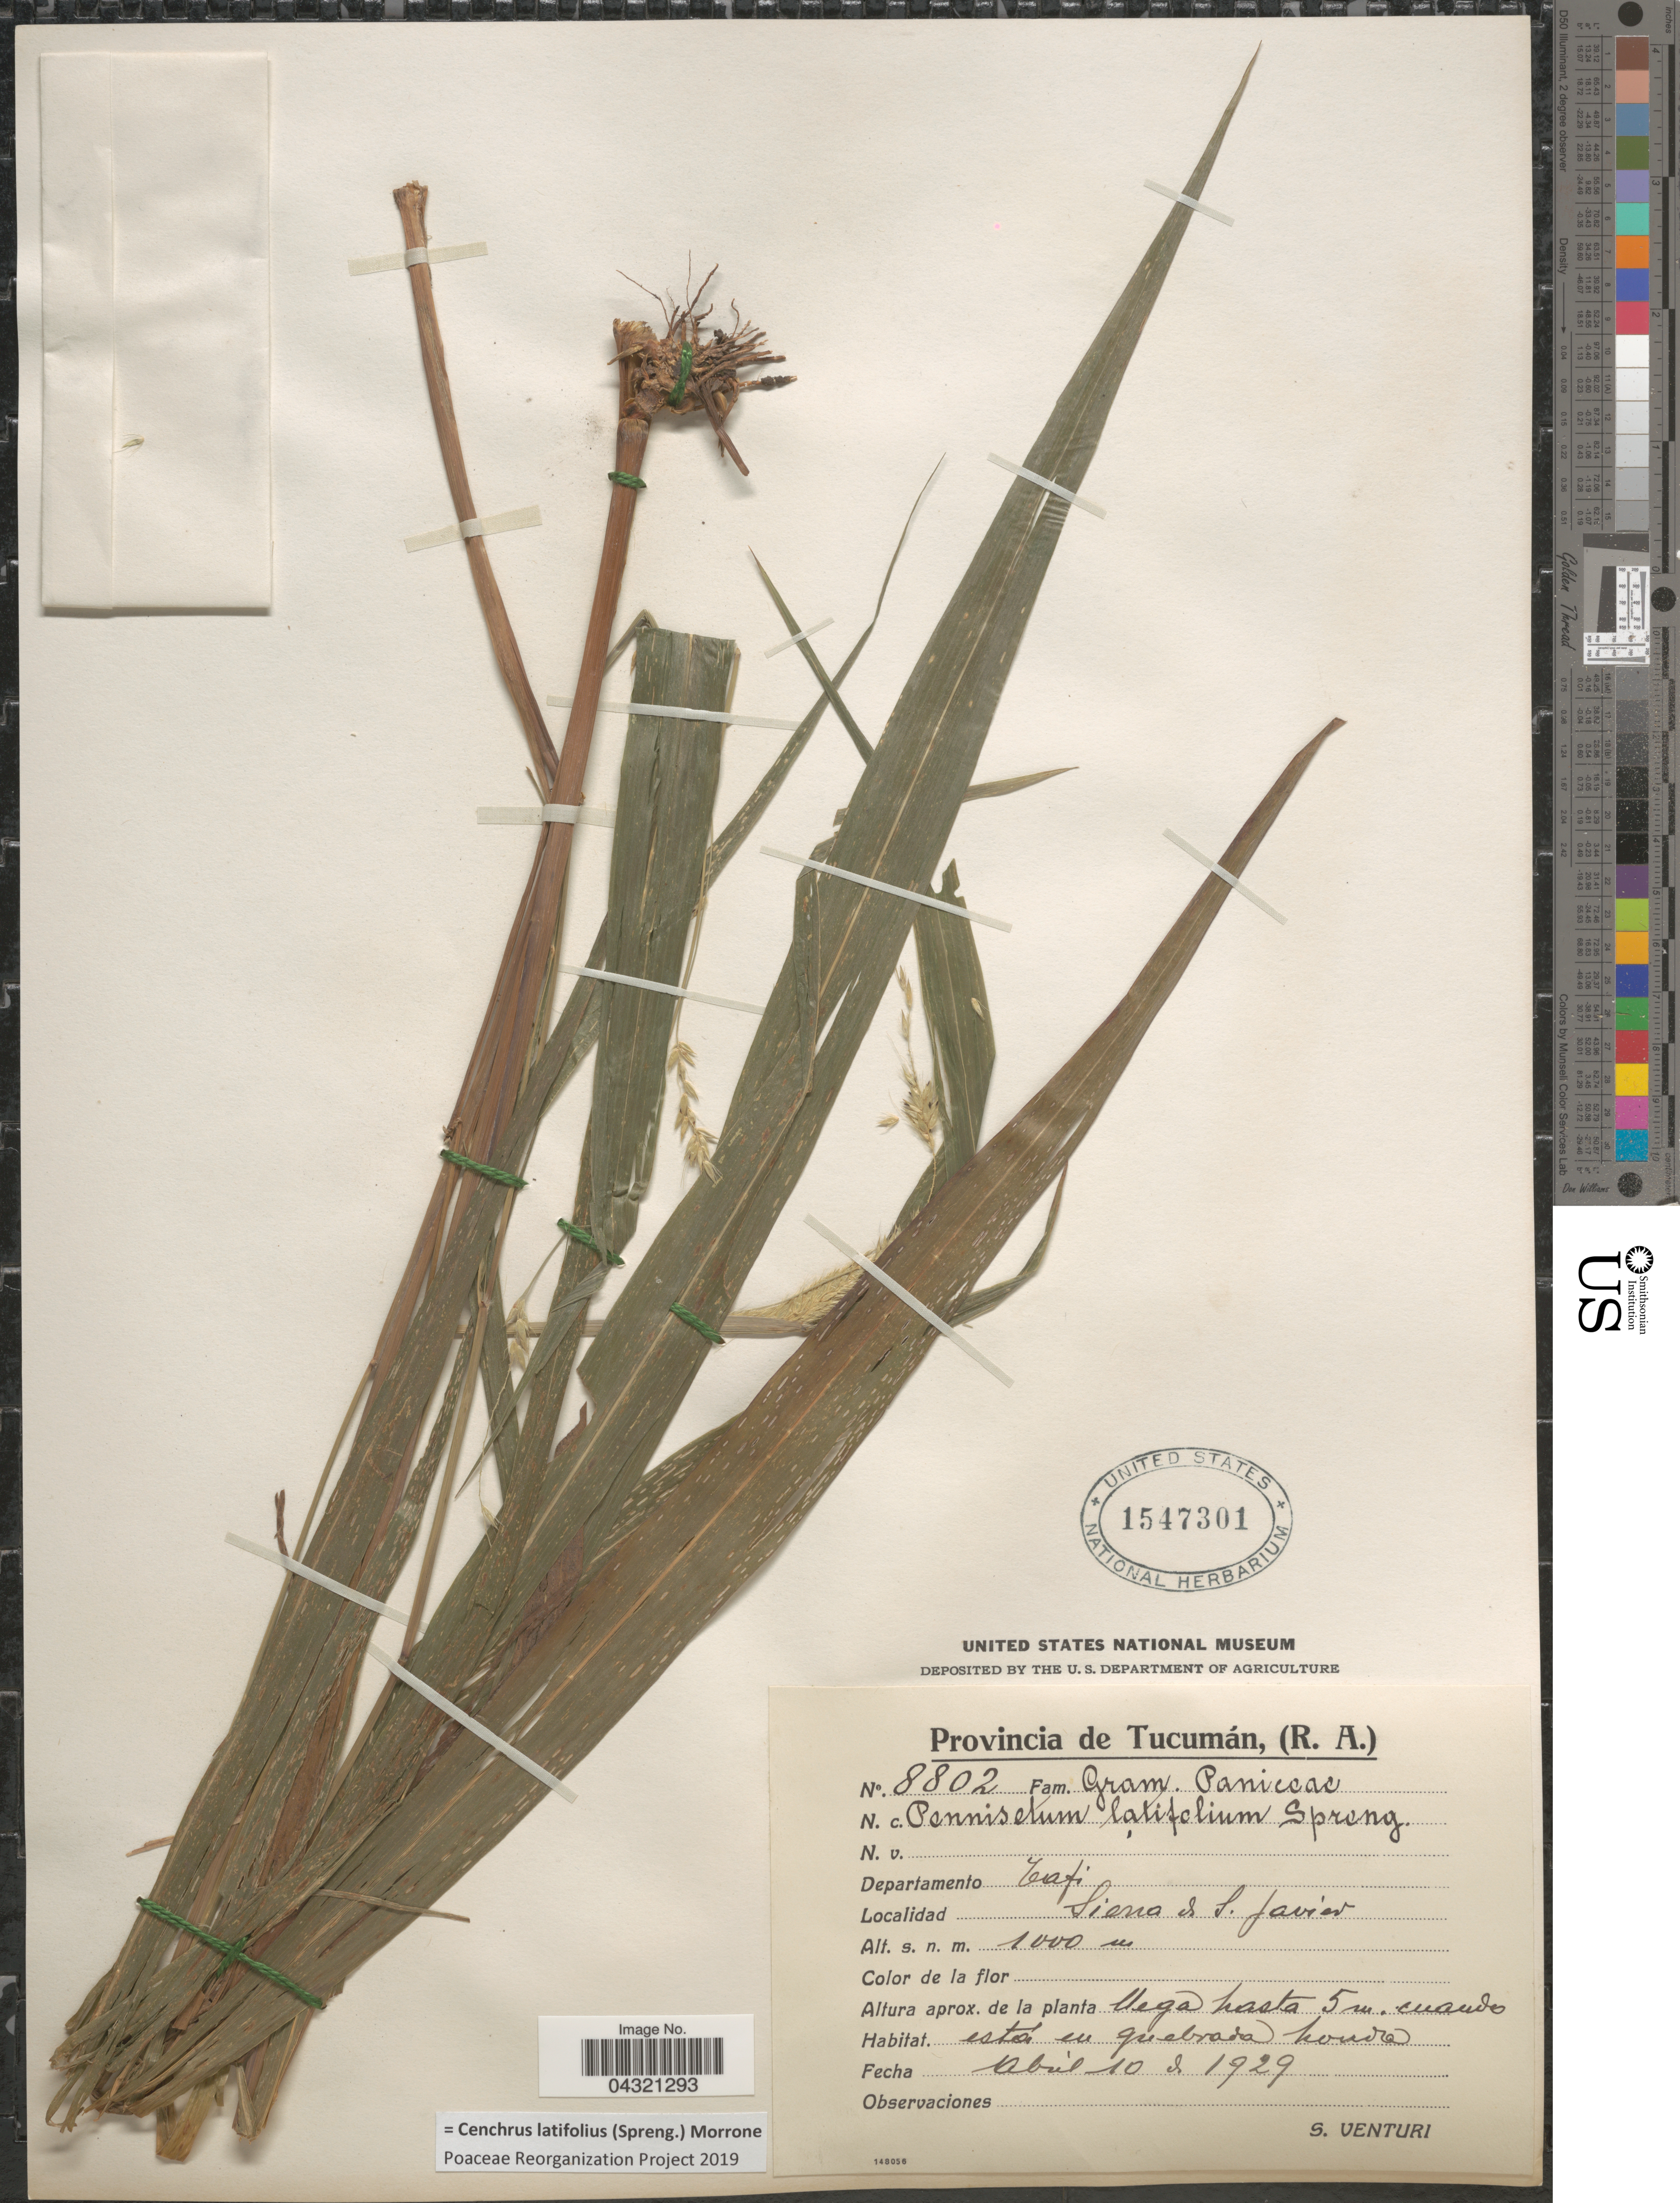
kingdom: Plantae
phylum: Tracheophyta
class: Liliopsida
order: Poales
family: Poaceae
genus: Cenchrus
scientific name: Cenchrus latifolius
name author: (Spreng.) Morrone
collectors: S. Venturi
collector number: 8802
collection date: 1929-04-10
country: Argentina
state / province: Tucuman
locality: Departamento Tafi. Sierra de S. Javier.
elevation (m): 1000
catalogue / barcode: US 1547301